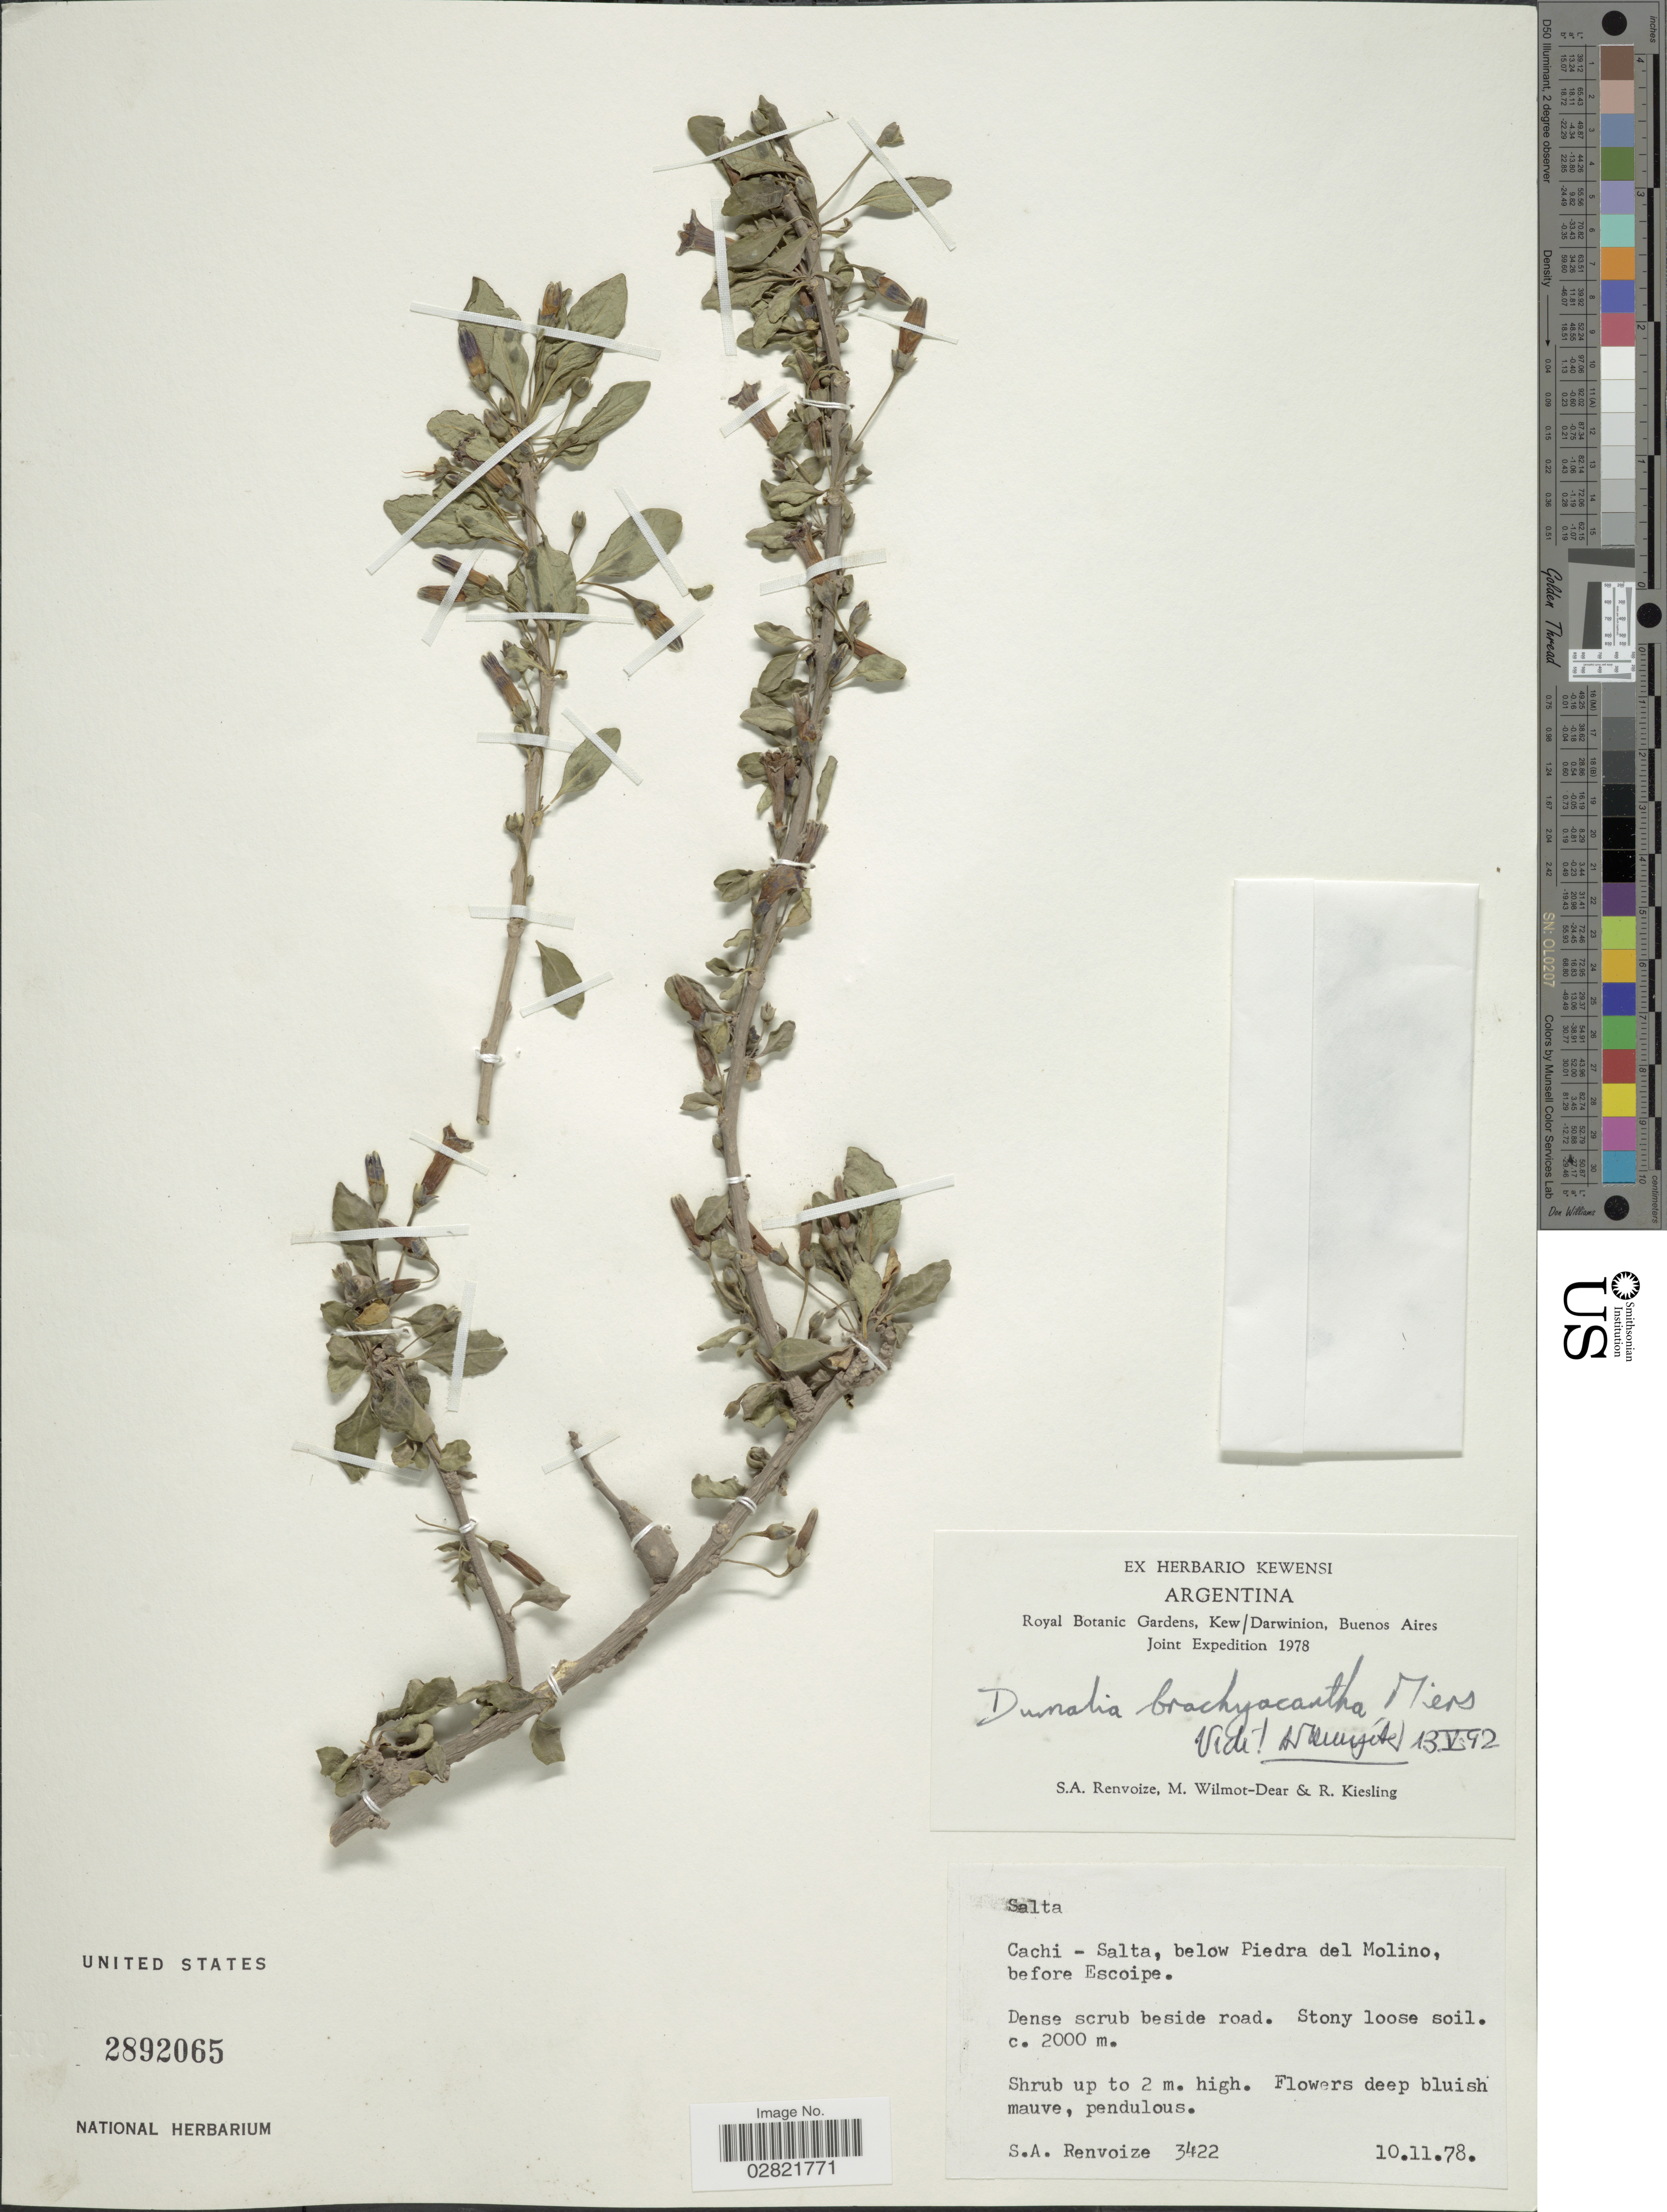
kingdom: Plantae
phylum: Tracheophyta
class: Magnoliopsida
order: Solanales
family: Solanaceae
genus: Dunalia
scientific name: Dunalia brachyacantha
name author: Miers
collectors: S. A. Renvoize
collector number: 3422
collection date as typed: Transcribed d/m/y: 10/11/78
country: Argentina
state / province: Salta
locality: Cachi - Salta, below Piedra del Molino, before Escoipe.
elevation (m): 2000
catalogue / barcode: US 2892065